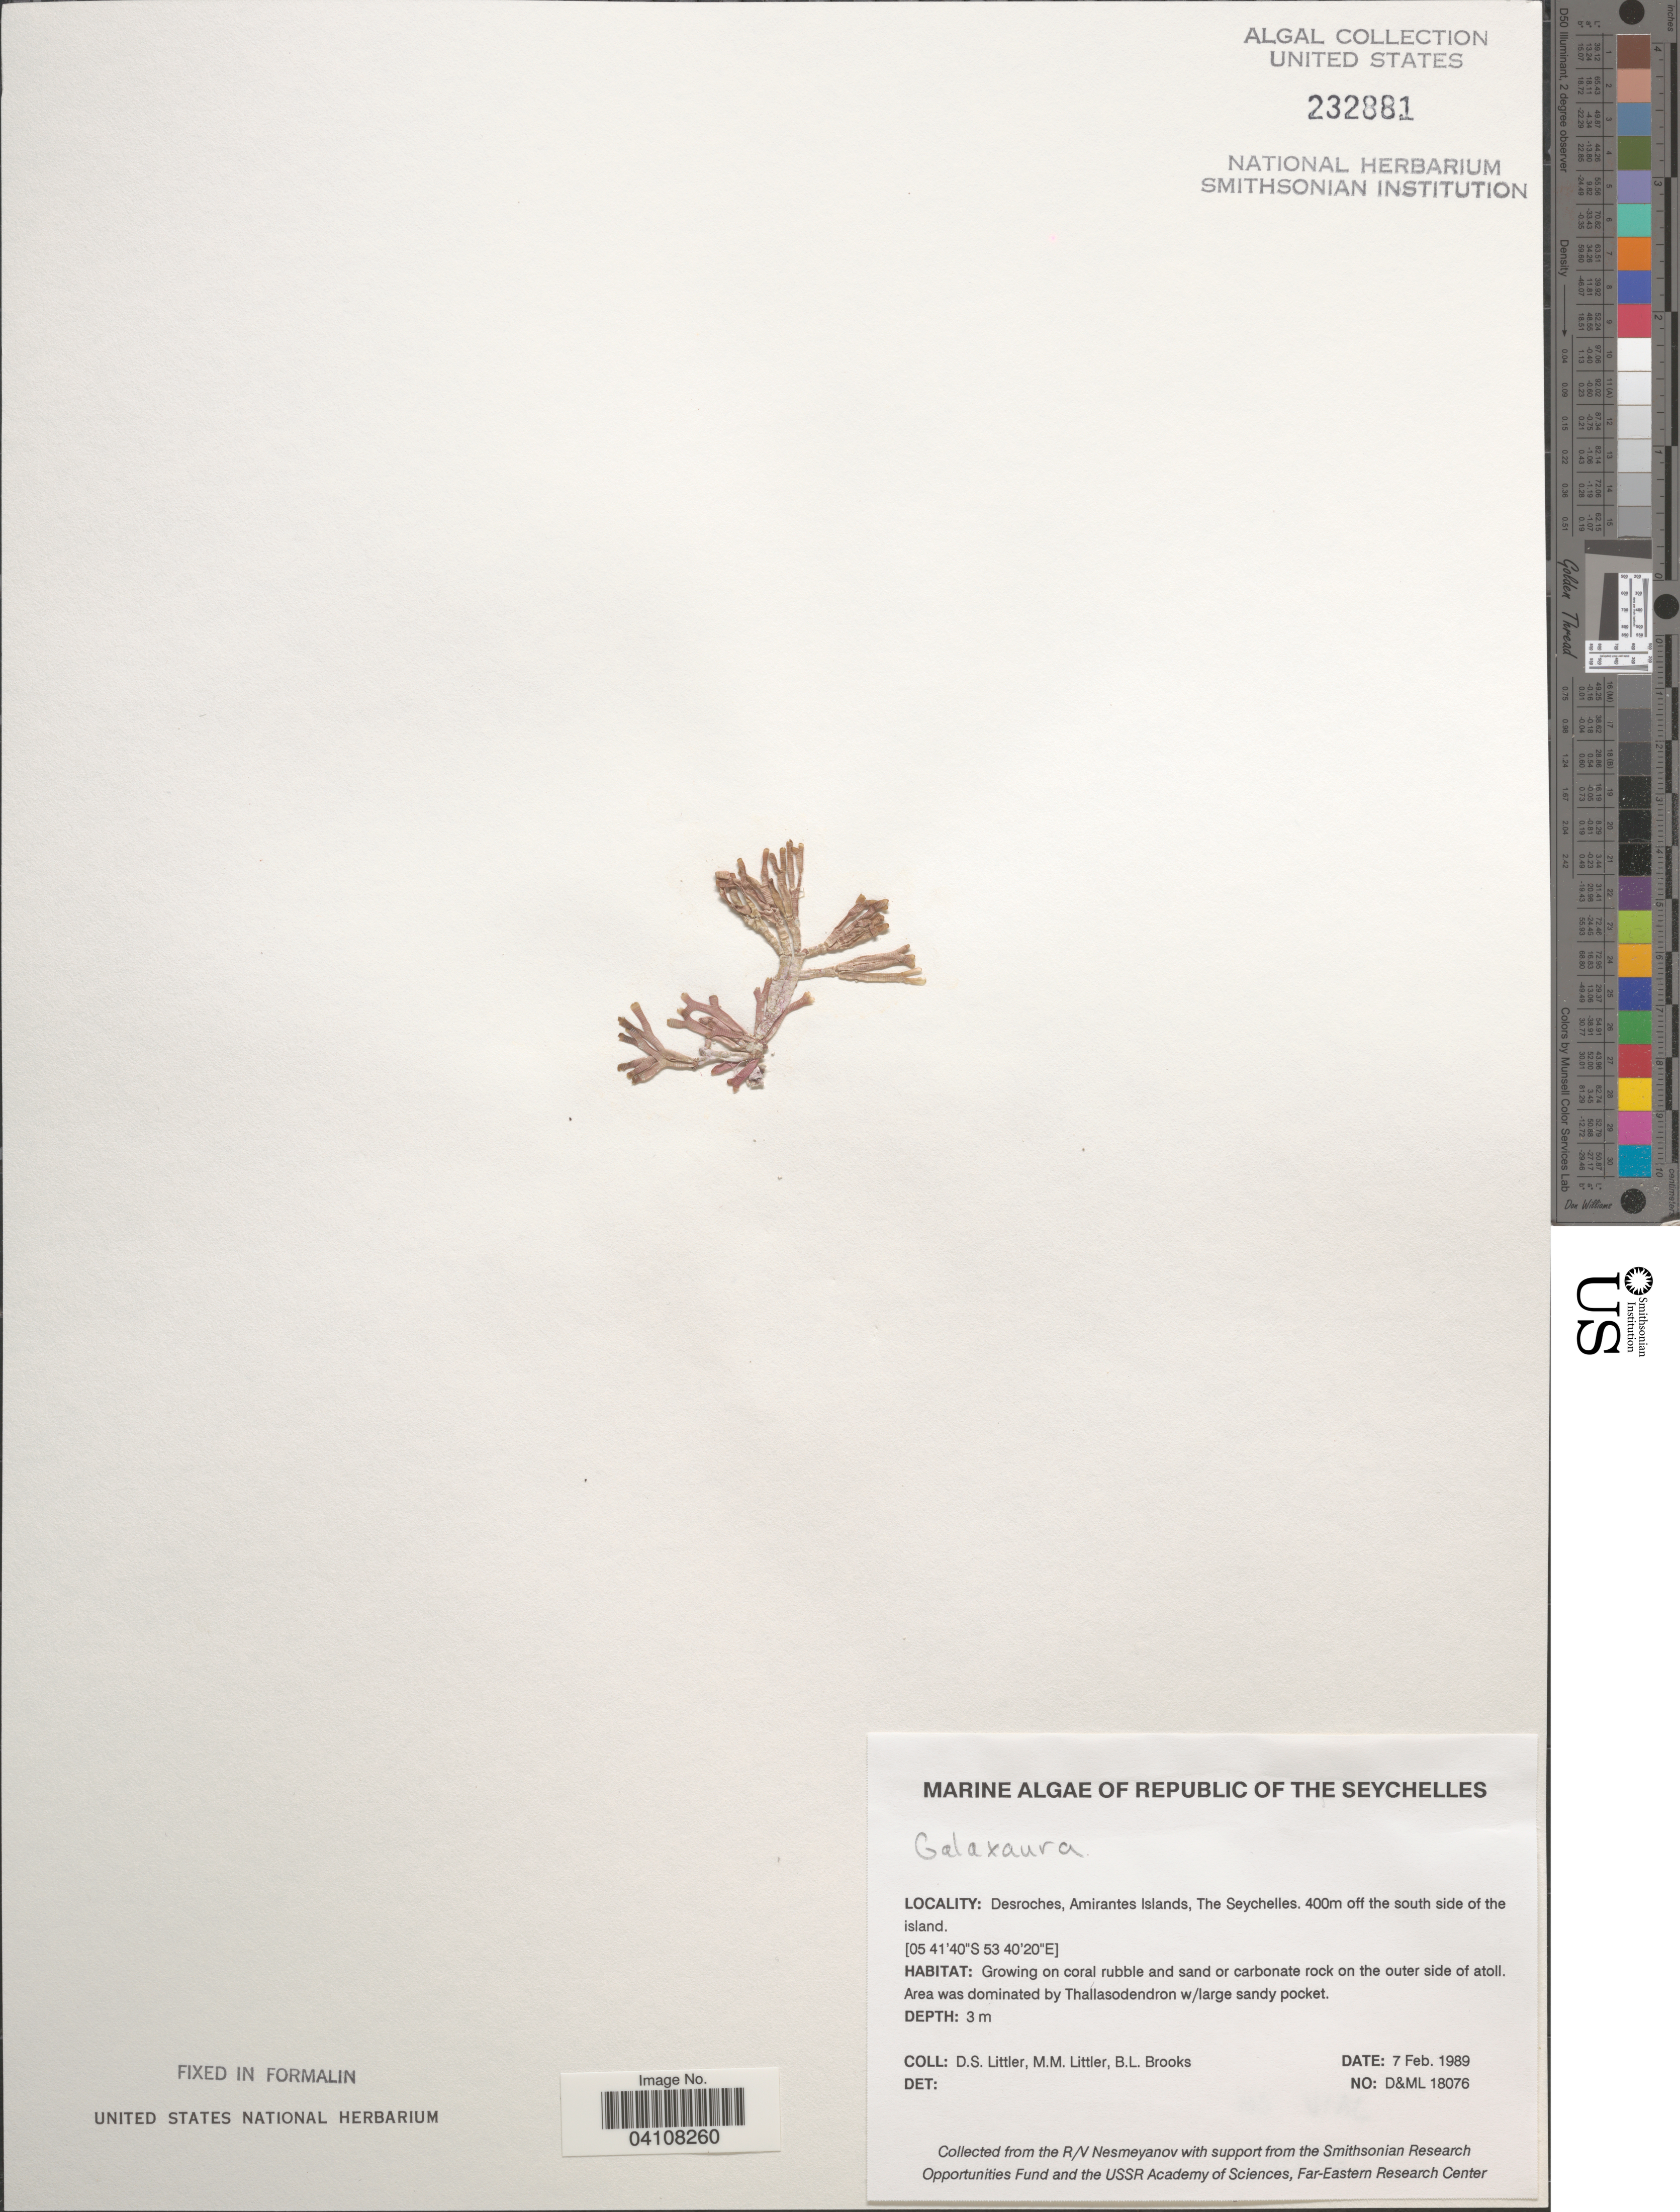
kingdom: Plantae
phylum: Rhodophyta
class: Florideophyceae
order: Nemaliales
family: Galaxauraceae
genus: Galaxaura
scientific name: Galaxaura sp.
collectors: D. S. Littler & B. Brooks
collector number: D&ML18076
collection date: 1989-02-07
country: Seychelles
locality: Republic of The Seychelles. Desroches, Amirantes Islands. 400m off the south side of the island.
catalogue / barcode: US 232881